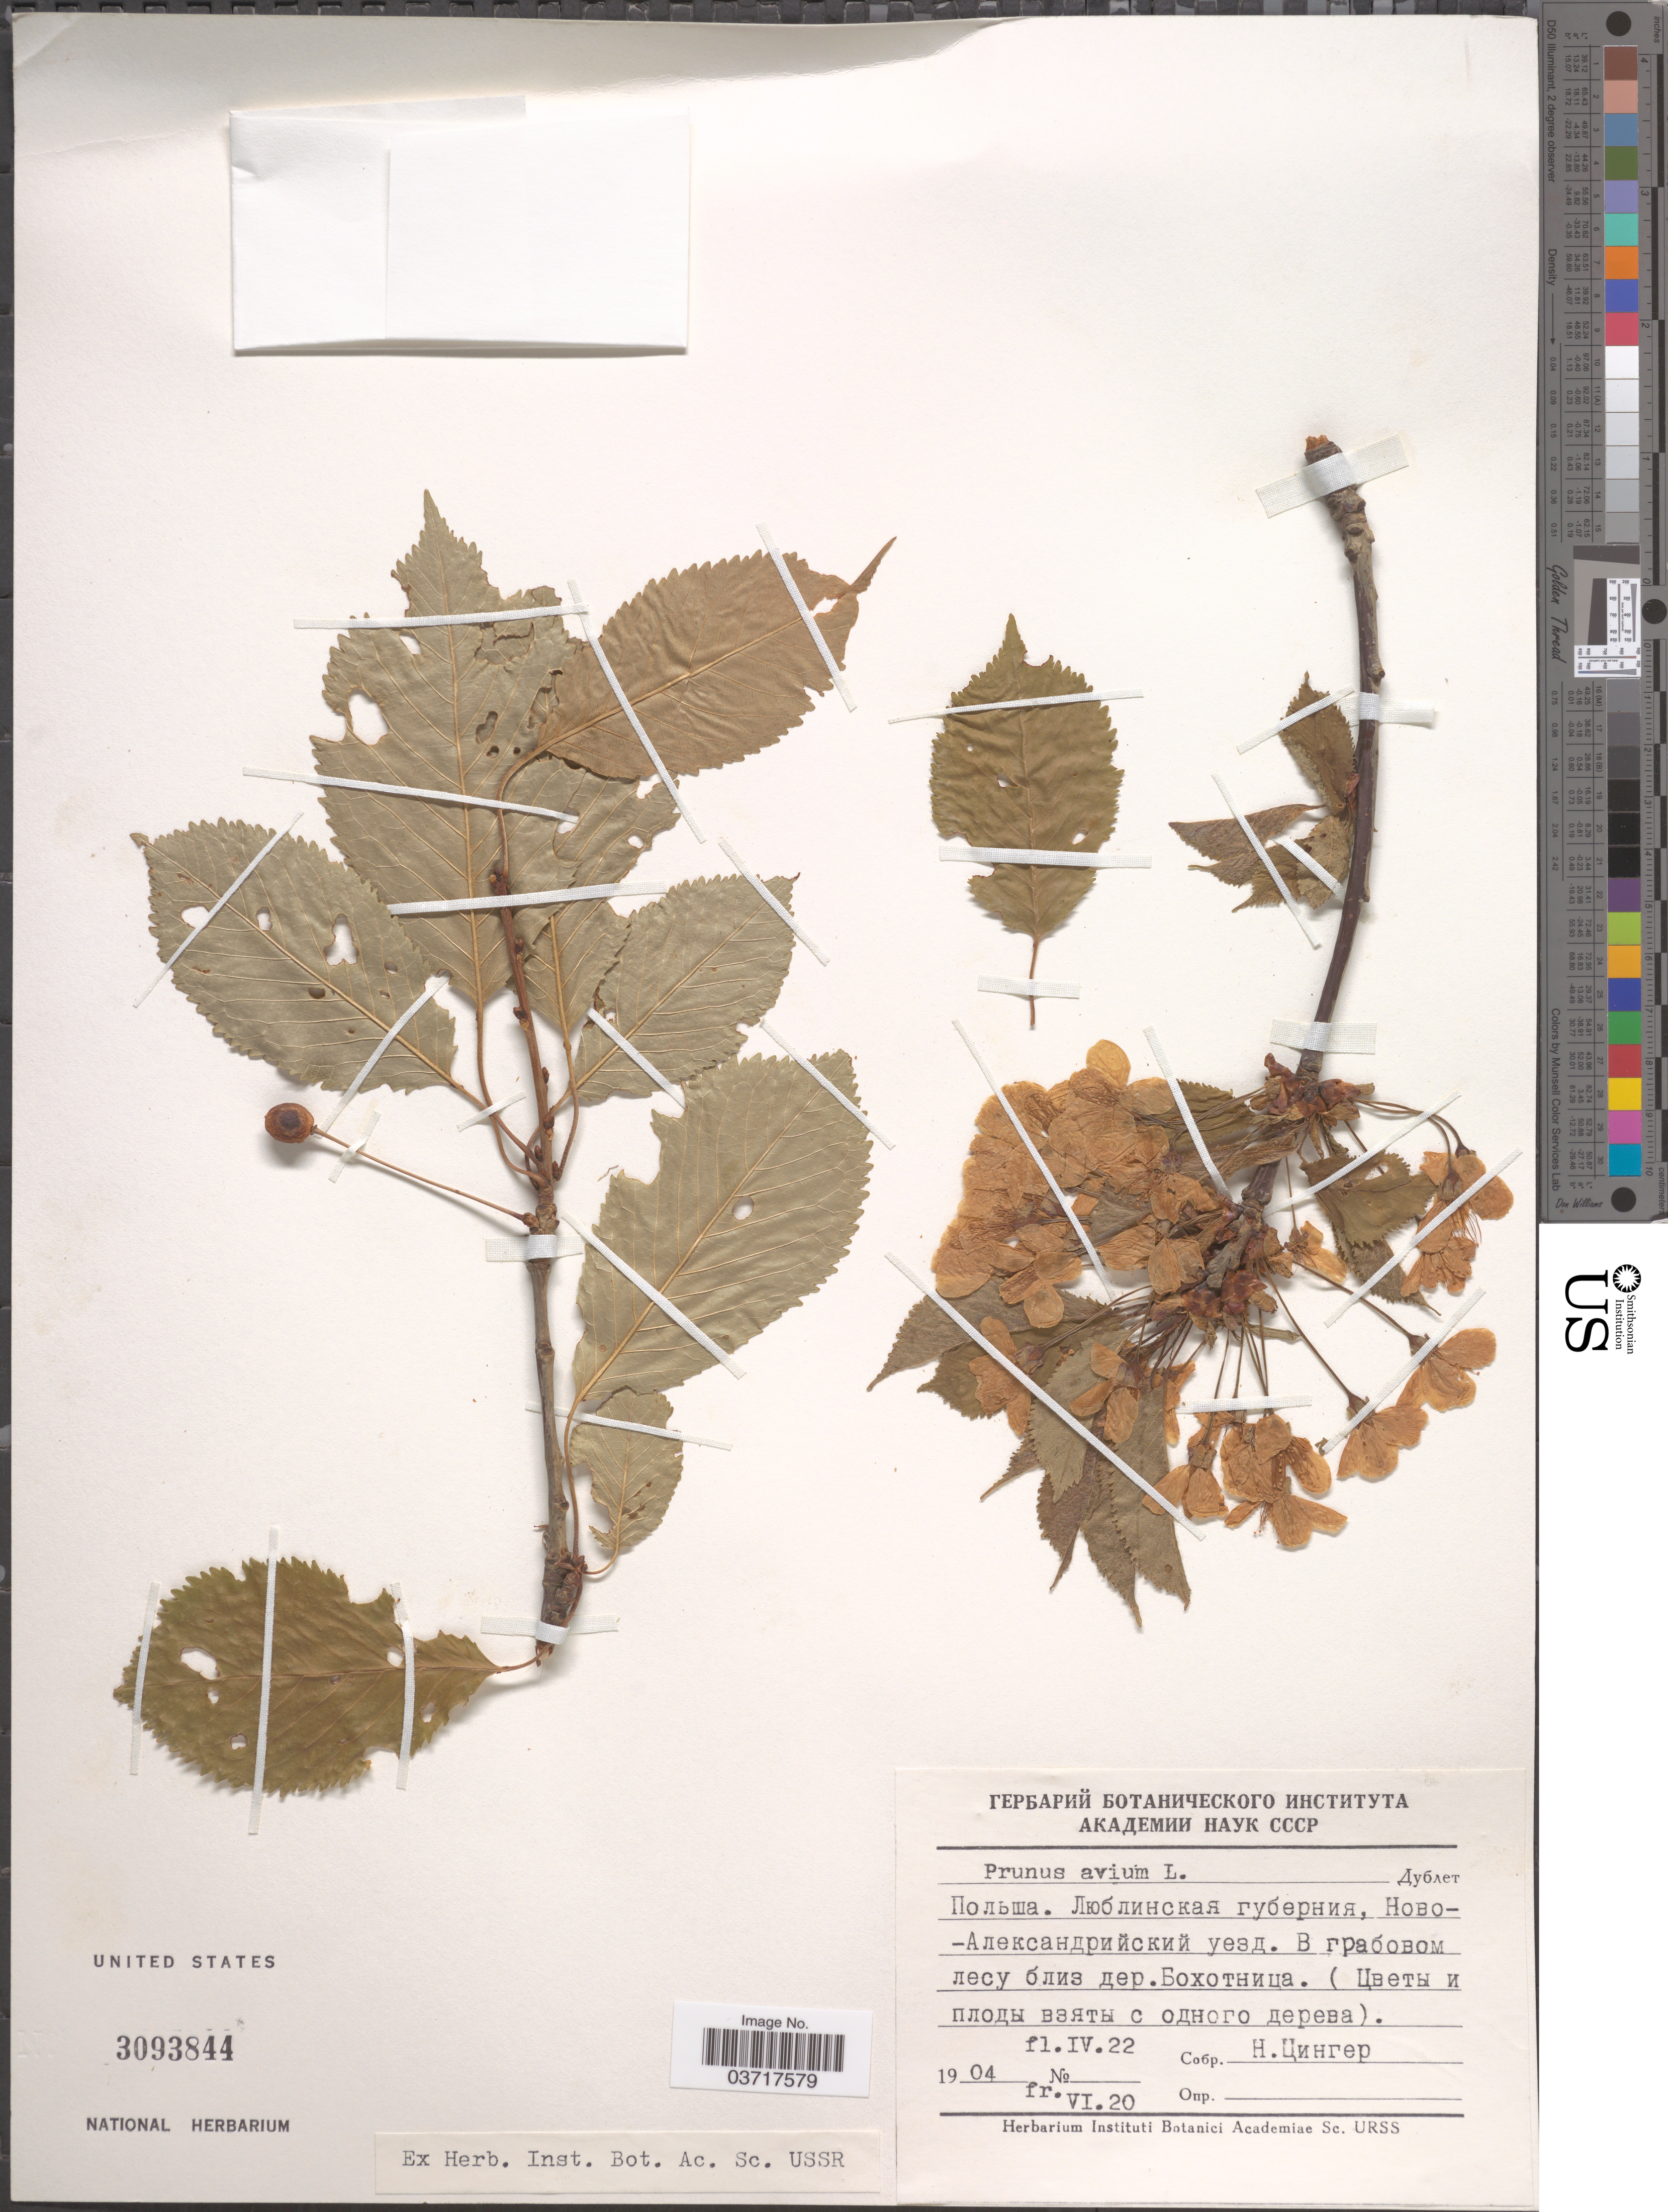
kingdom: Plantae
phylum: Tracheophyta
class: Magnoliopsida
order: Rosales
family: Rosaceae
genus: Prunus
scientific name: Prunus avium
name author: L.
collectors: X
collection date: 1904-04-22/1904-06-20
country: Poland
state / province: Lubelskie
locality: near Bokhotnitsa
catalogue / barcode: US 3093844